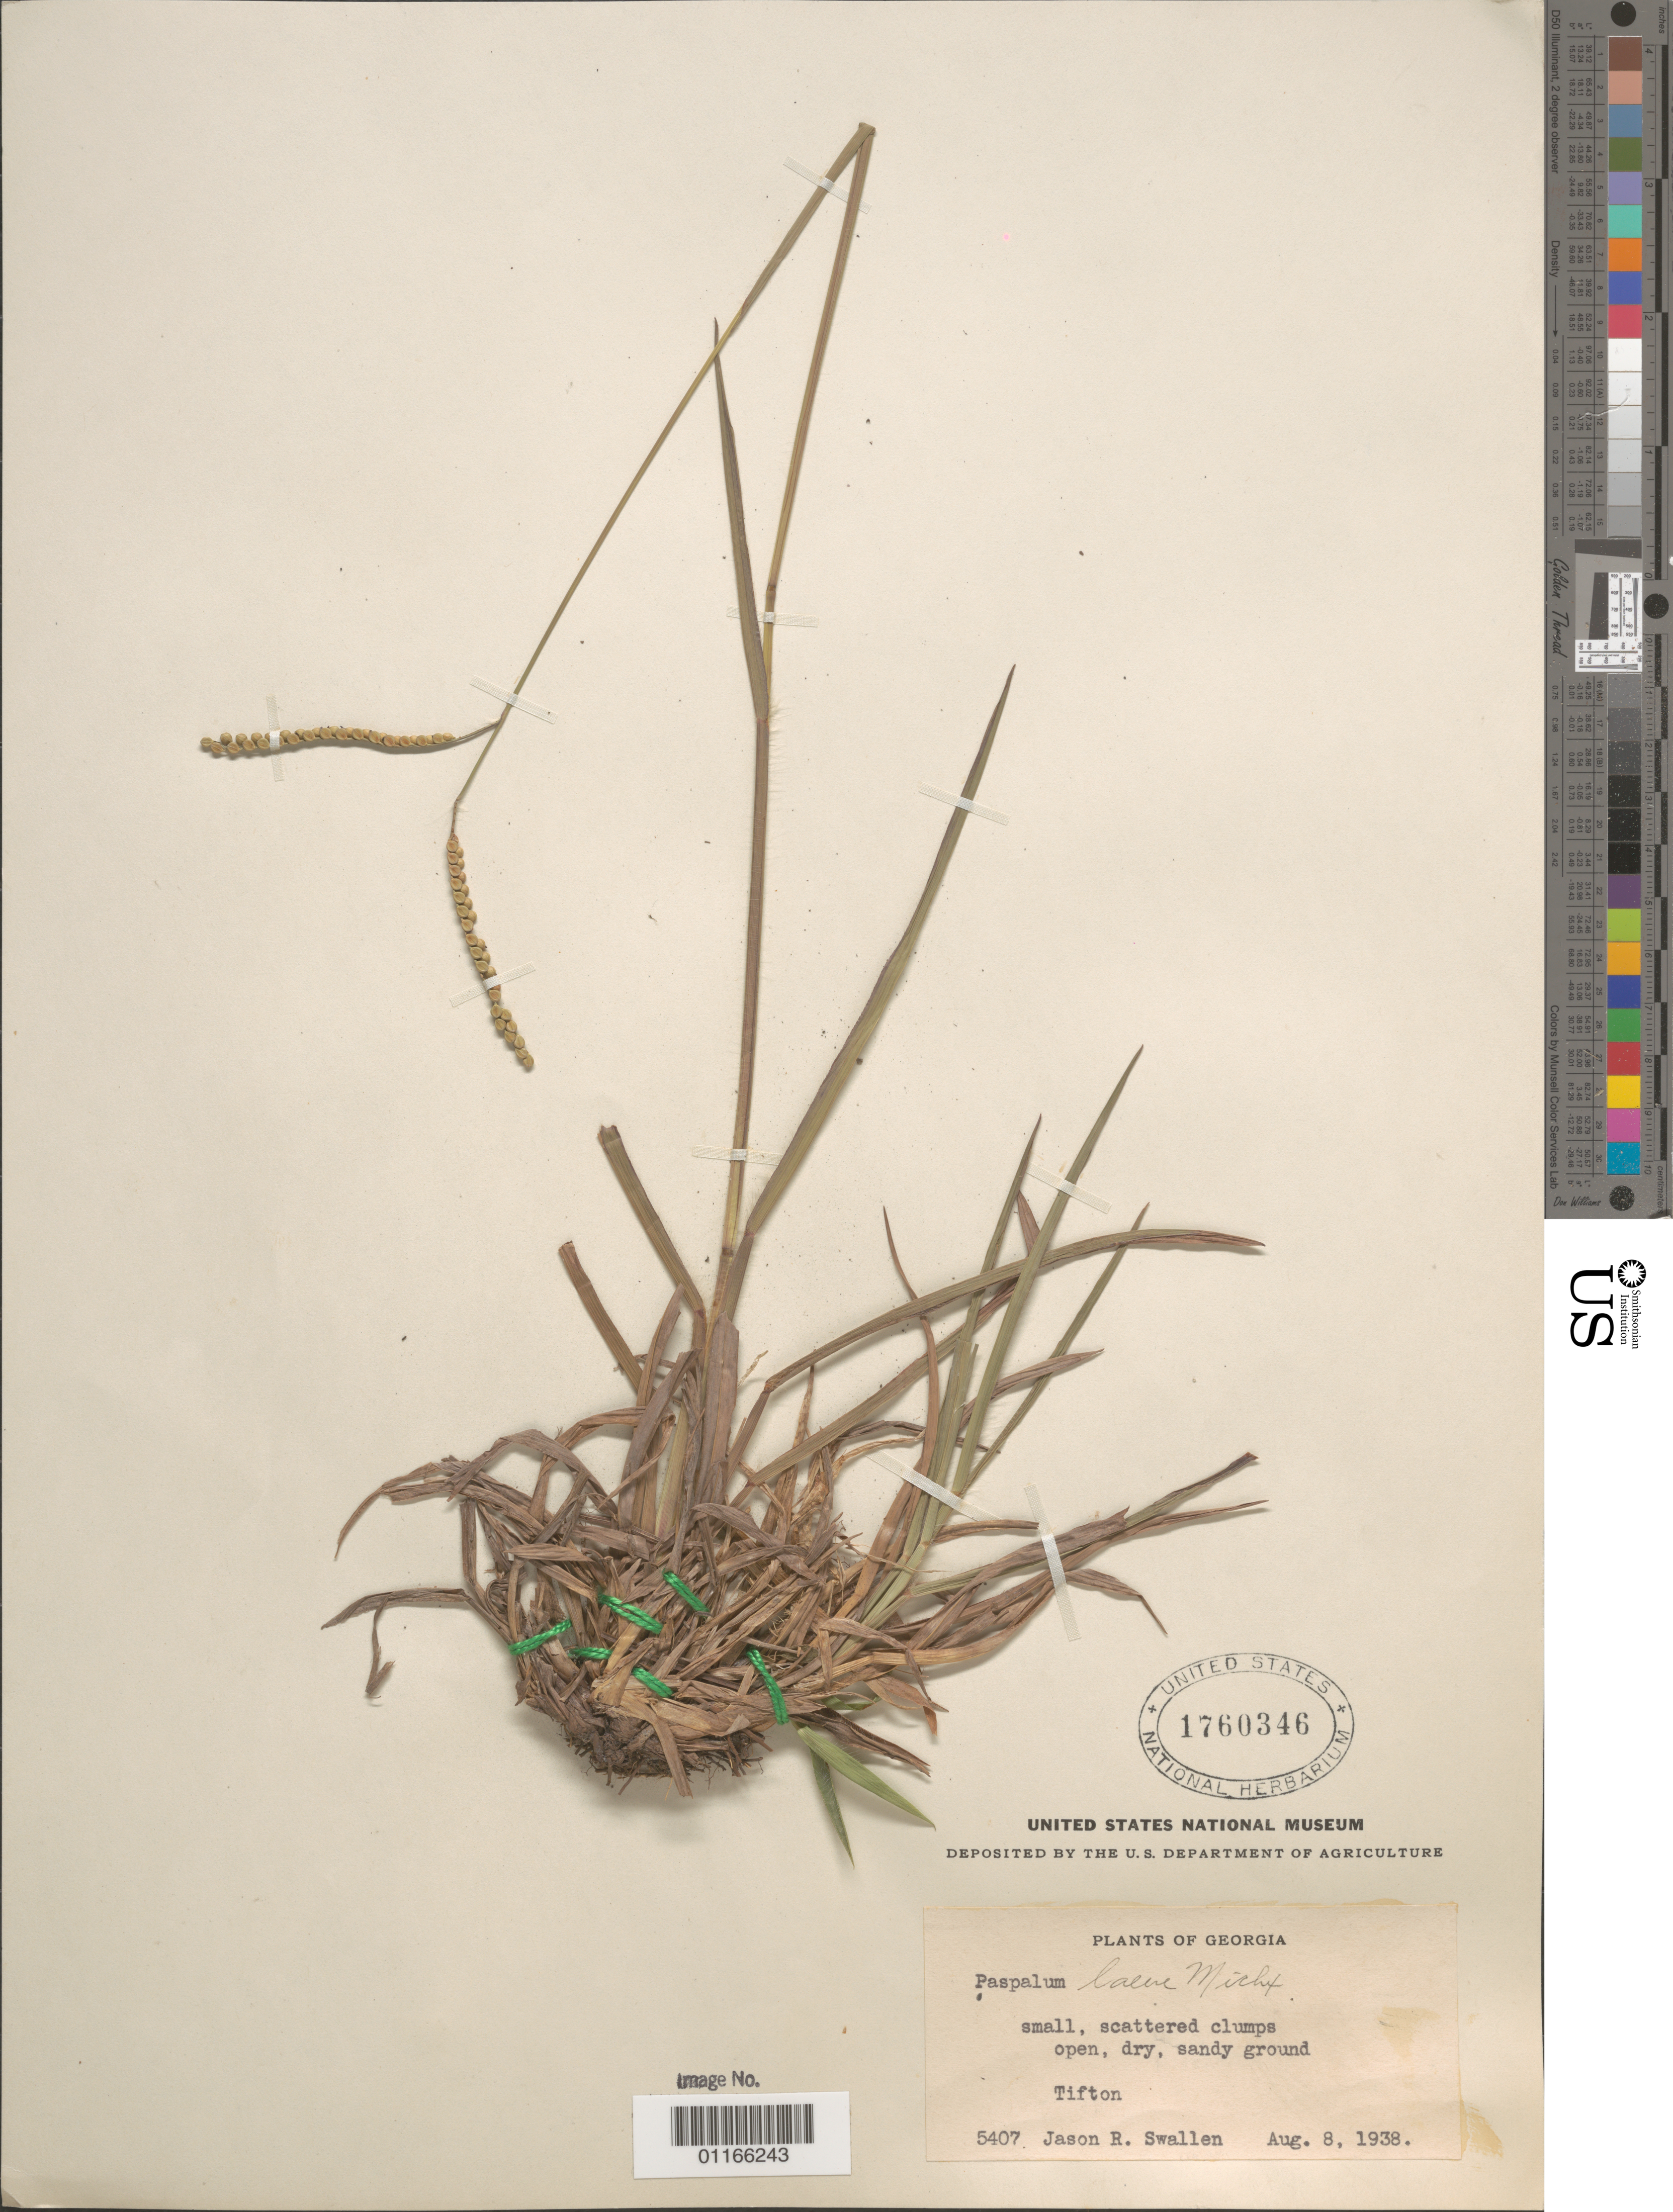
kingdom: Plantae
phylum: Tracheophyta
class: Liliopsida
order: Poales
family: Poaceae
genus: Paspalum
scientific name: Paspalum laeve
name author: Michx.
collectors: J. R. Swallen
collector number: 5407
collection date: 1938-08-08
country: United States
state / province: Georgia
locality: Tifton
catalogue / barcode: US 1760346